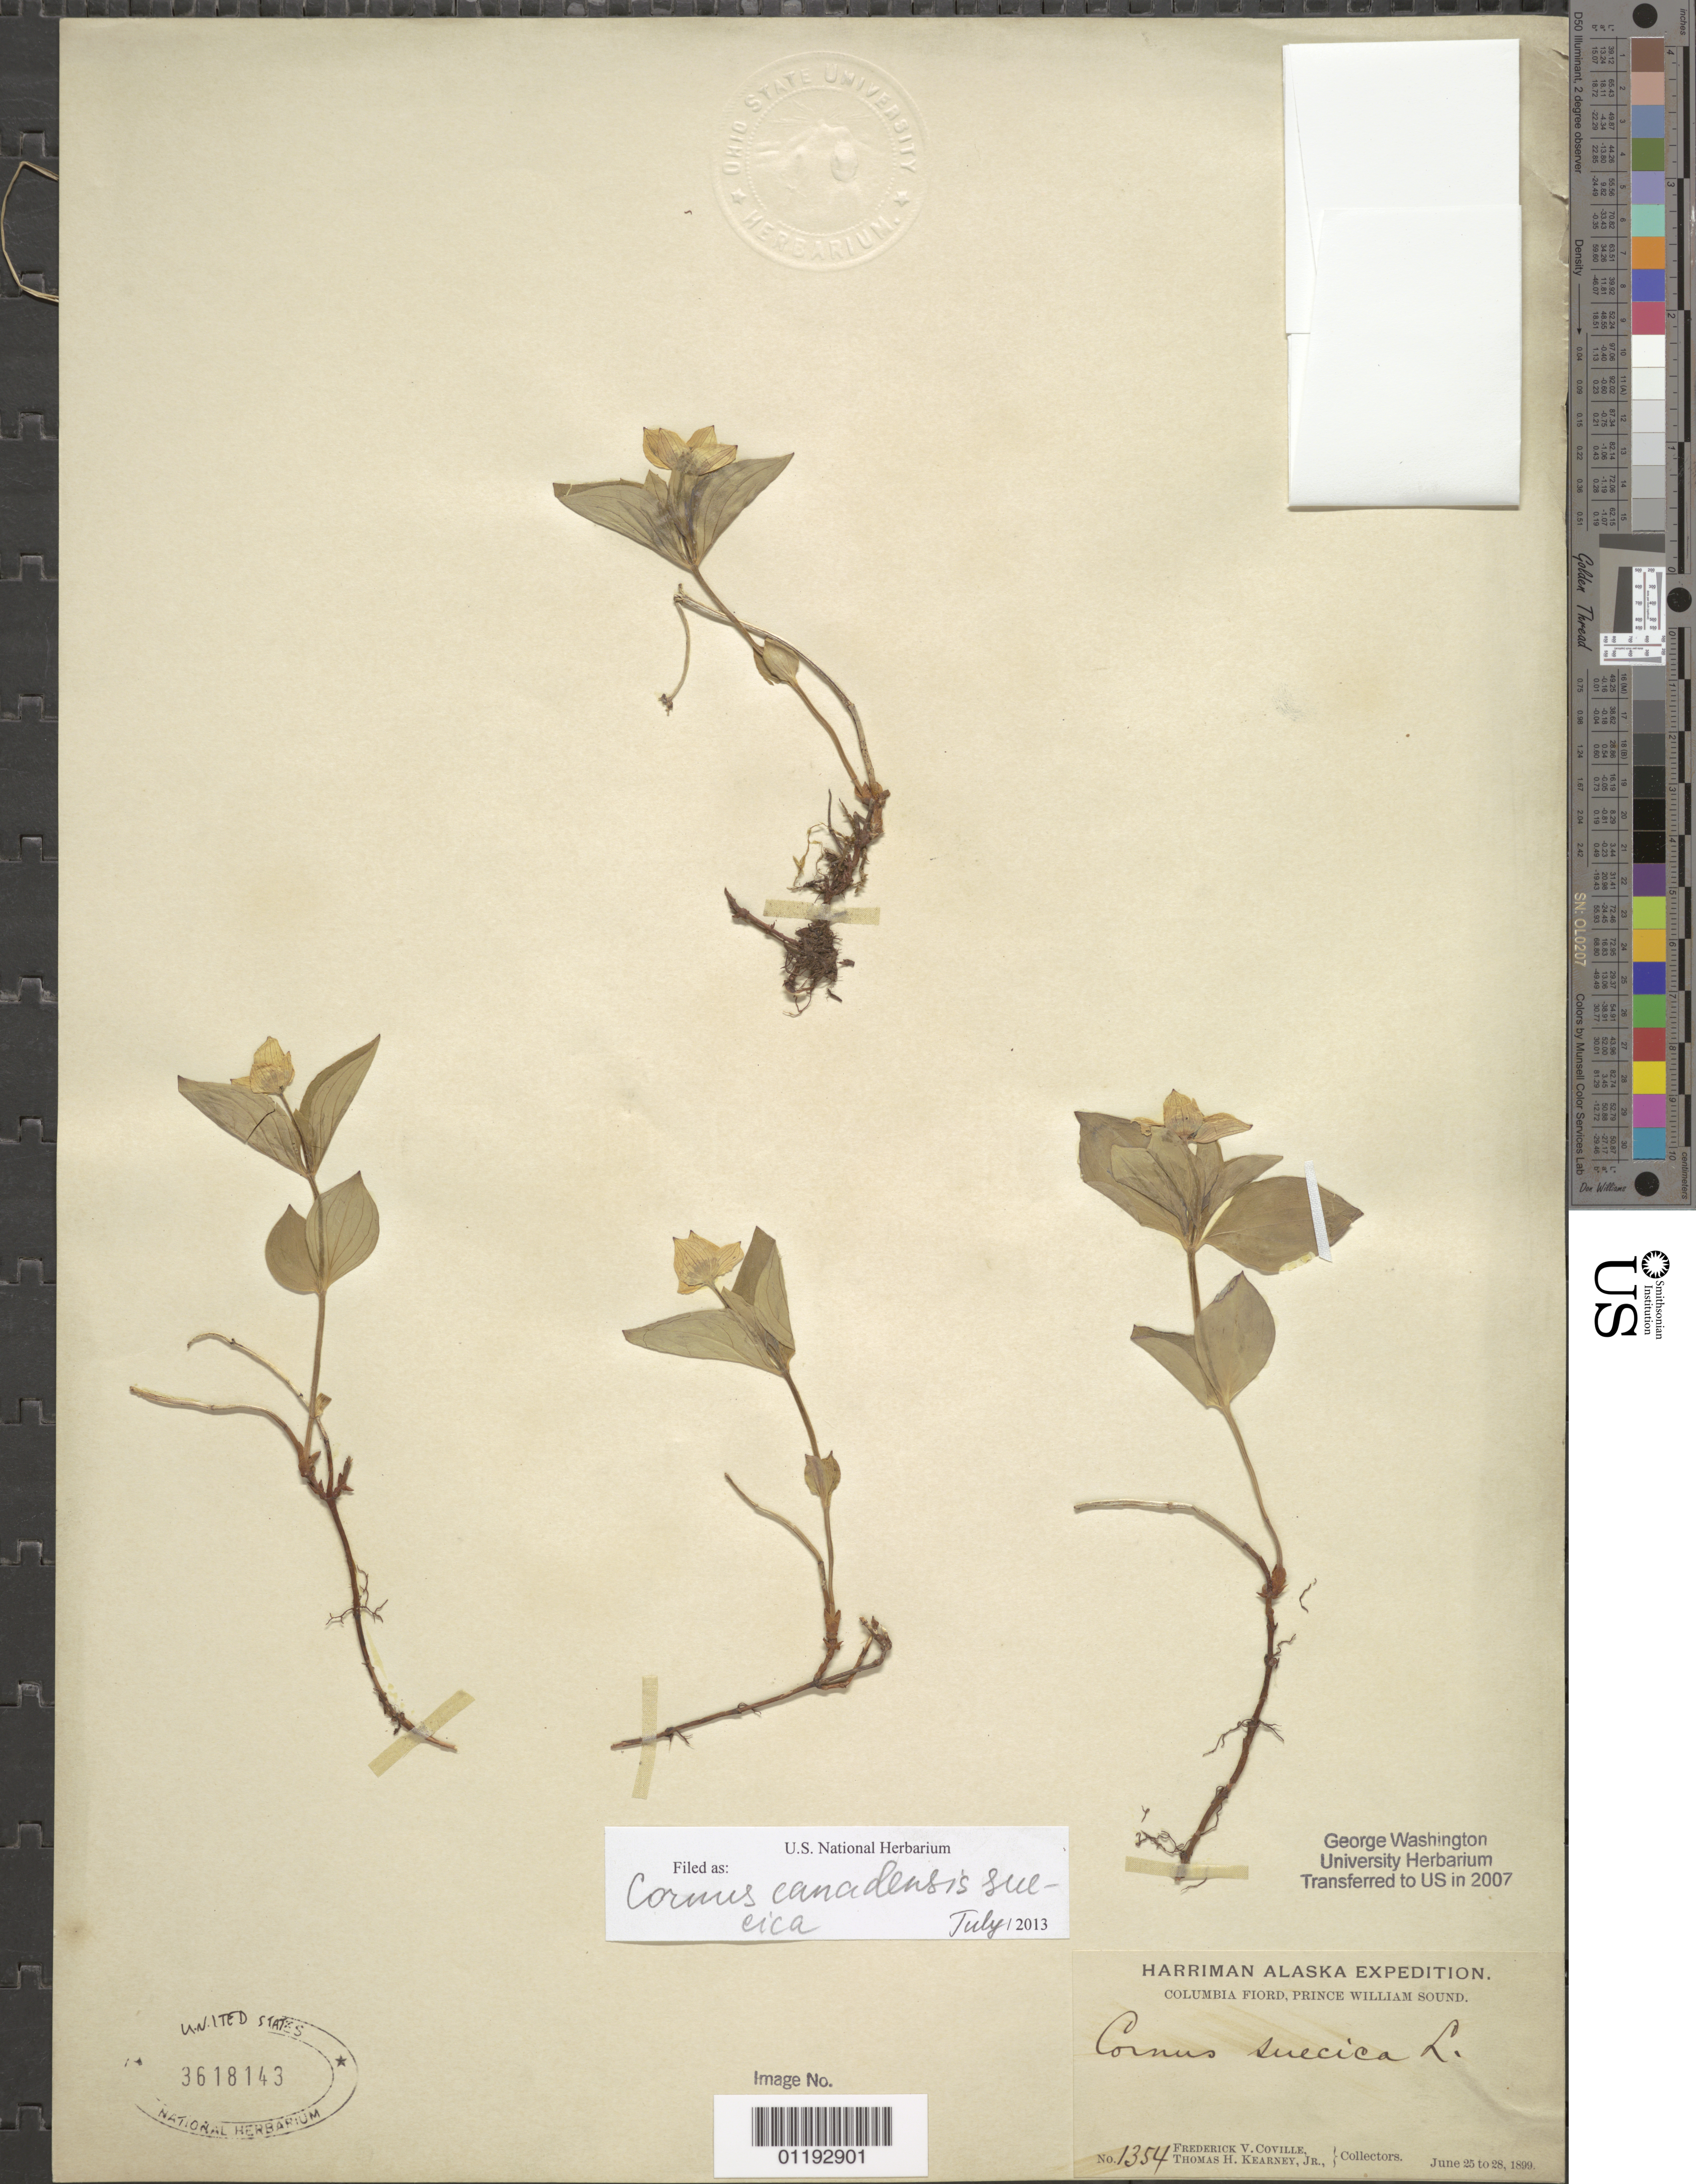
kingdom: Plantae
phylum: Tracheophyta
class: Magnoliopsida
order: Cornales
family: Cornaceae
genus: Cornus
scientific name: Cornus canadensis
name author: L.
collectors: F. V. Coville & T. H. Kearney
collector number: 1354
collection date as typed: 25 Jun 1899 to 28 Jun 1899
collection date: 1899-06-25/1899-06-28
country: United States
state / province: Alaska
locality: Columbia Fjord, Prince William Sound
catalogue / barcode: US 3618143